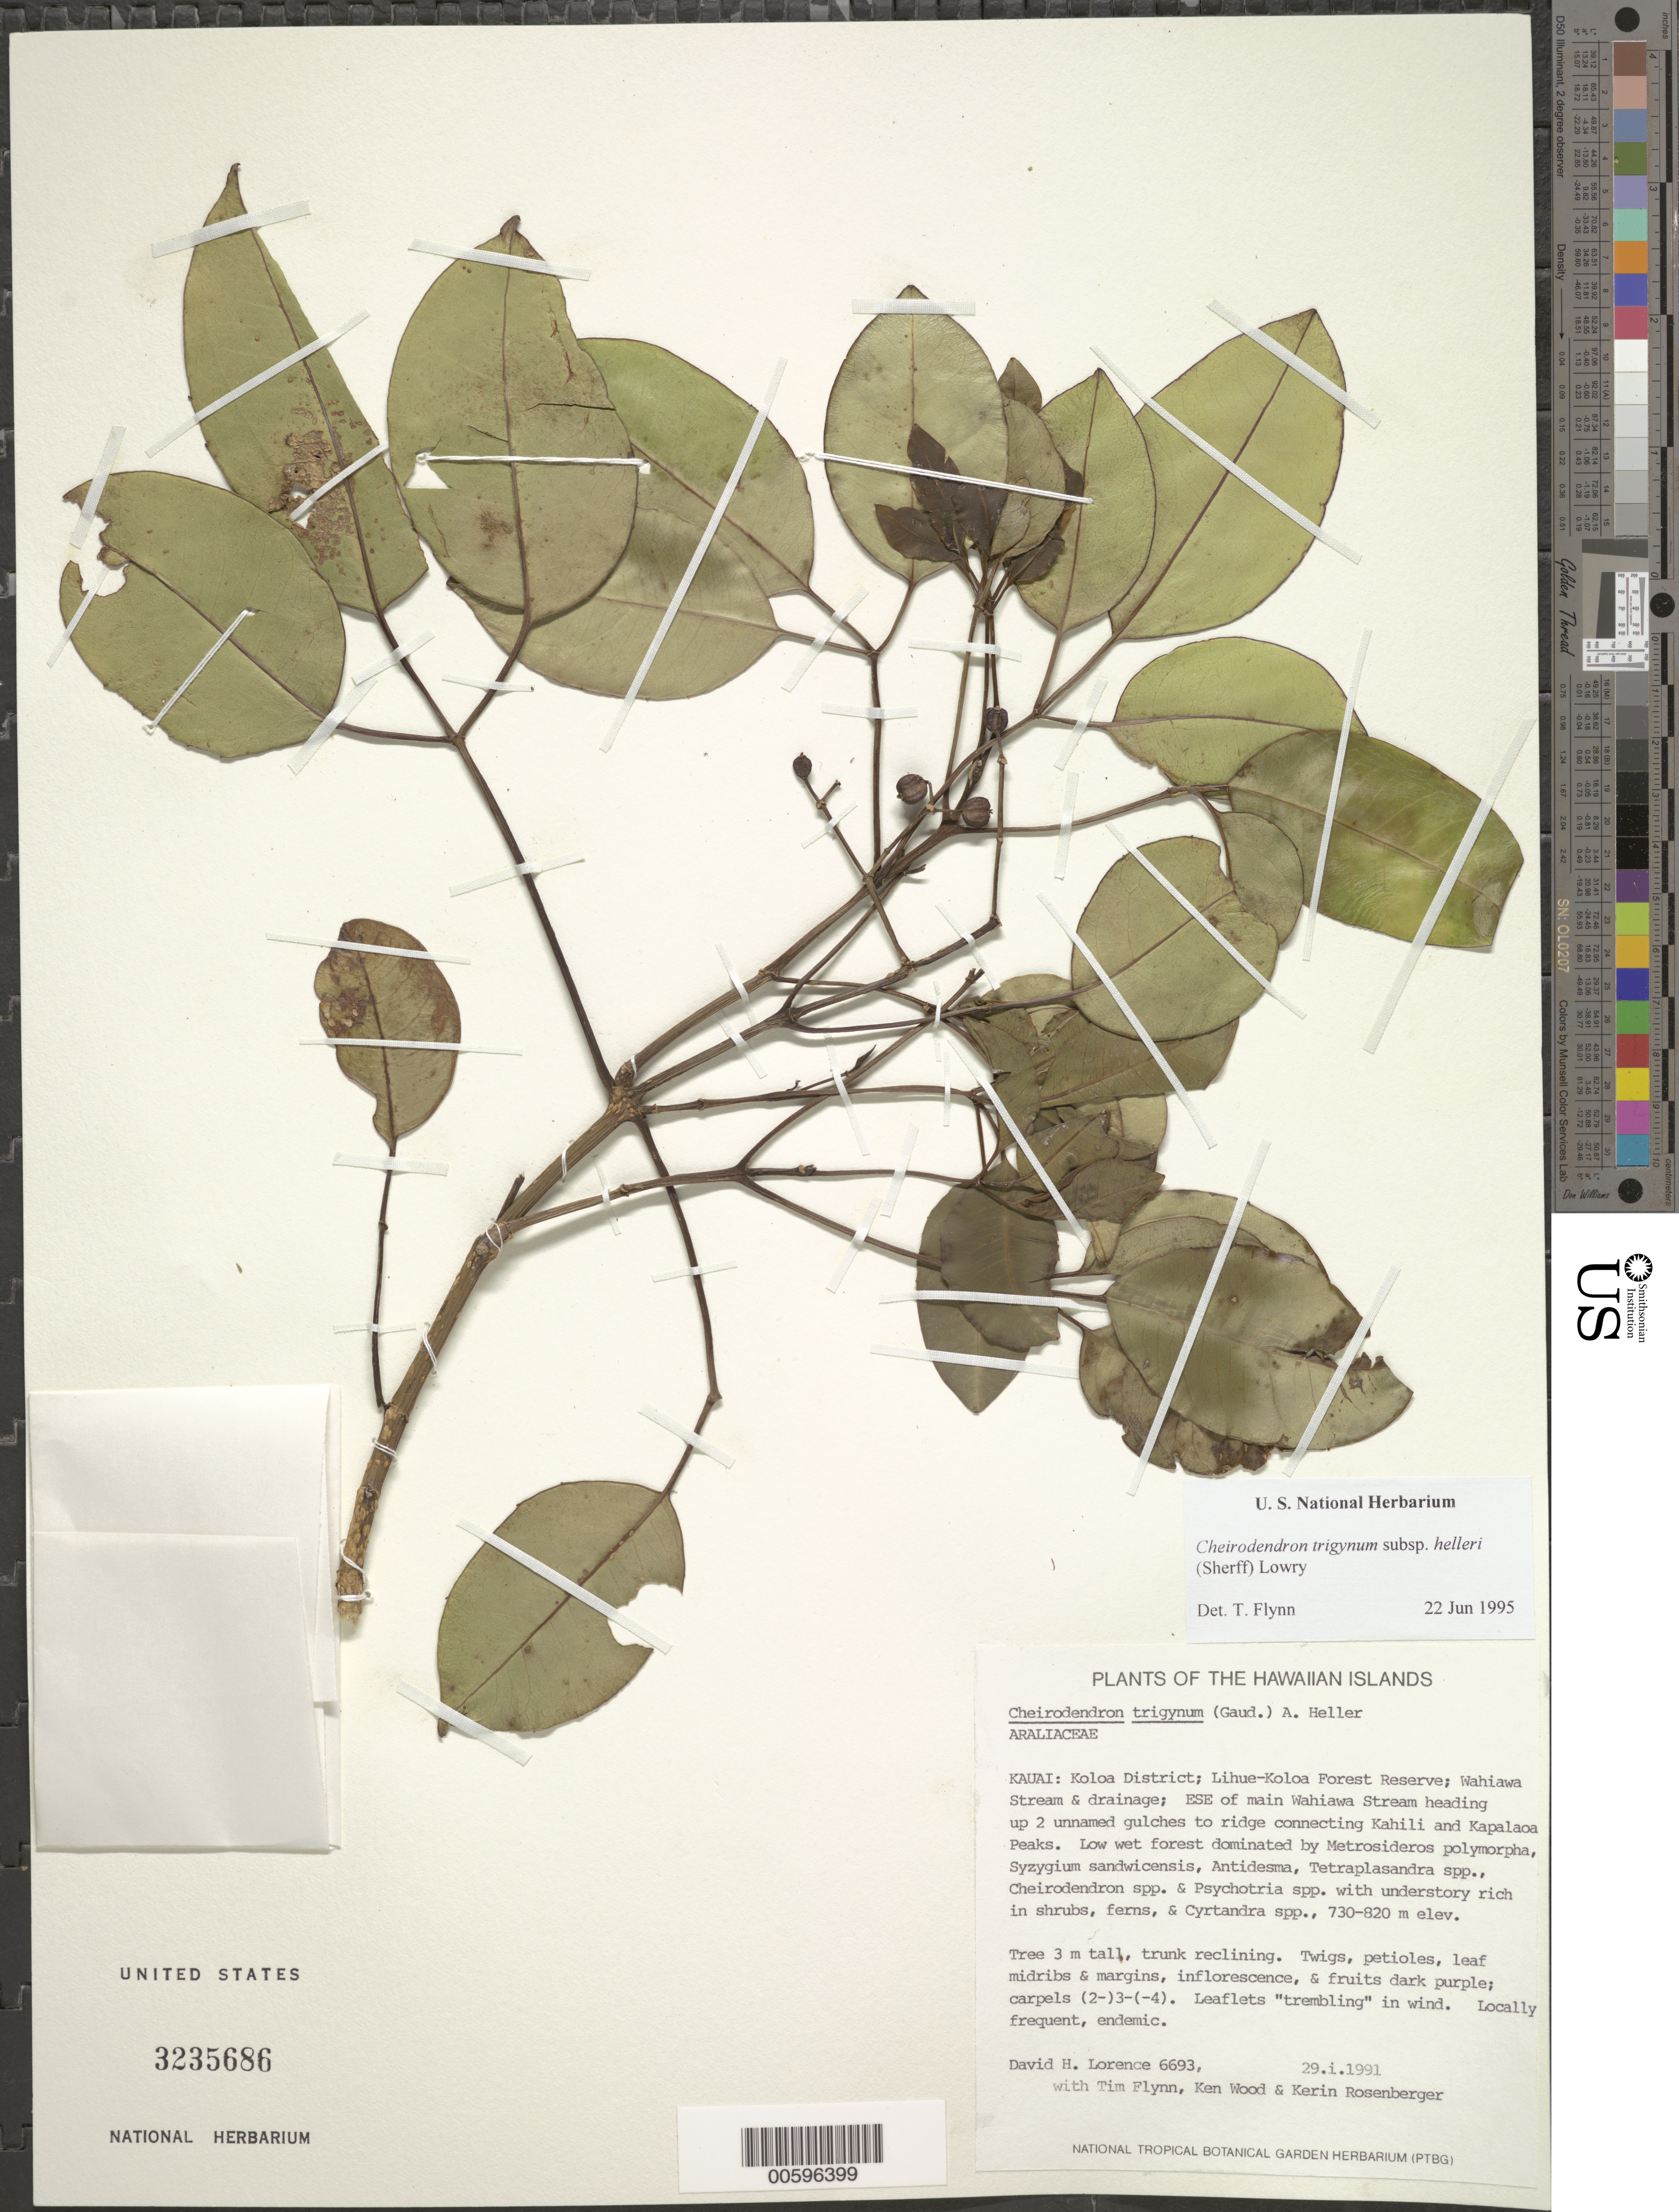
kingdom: Plantae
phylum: Tracheophyta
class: Magnoliopsida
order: Apiales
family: Araliaceae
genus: Cheirodendron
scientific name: Cheirodendron trigynum subsp. helleri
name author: (Gaudich.) A. Heller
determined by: Flynn, T. W.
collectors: D. Lorence, T. W. Flynn, K. Wood & K. Rosenberger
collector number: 6693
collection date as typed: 29 Jan 1991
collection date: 1991-01-29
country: United States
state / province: Hawaii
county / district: Kauai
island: Kaua'i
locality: Koloa Dist; Lihue-Koloa For Res; Wahiawa Stream & drainage; ESE of main Wahiawa Stream heading up 2 unnamed gulches to ridge...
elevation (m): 730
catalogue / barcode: US 3235686